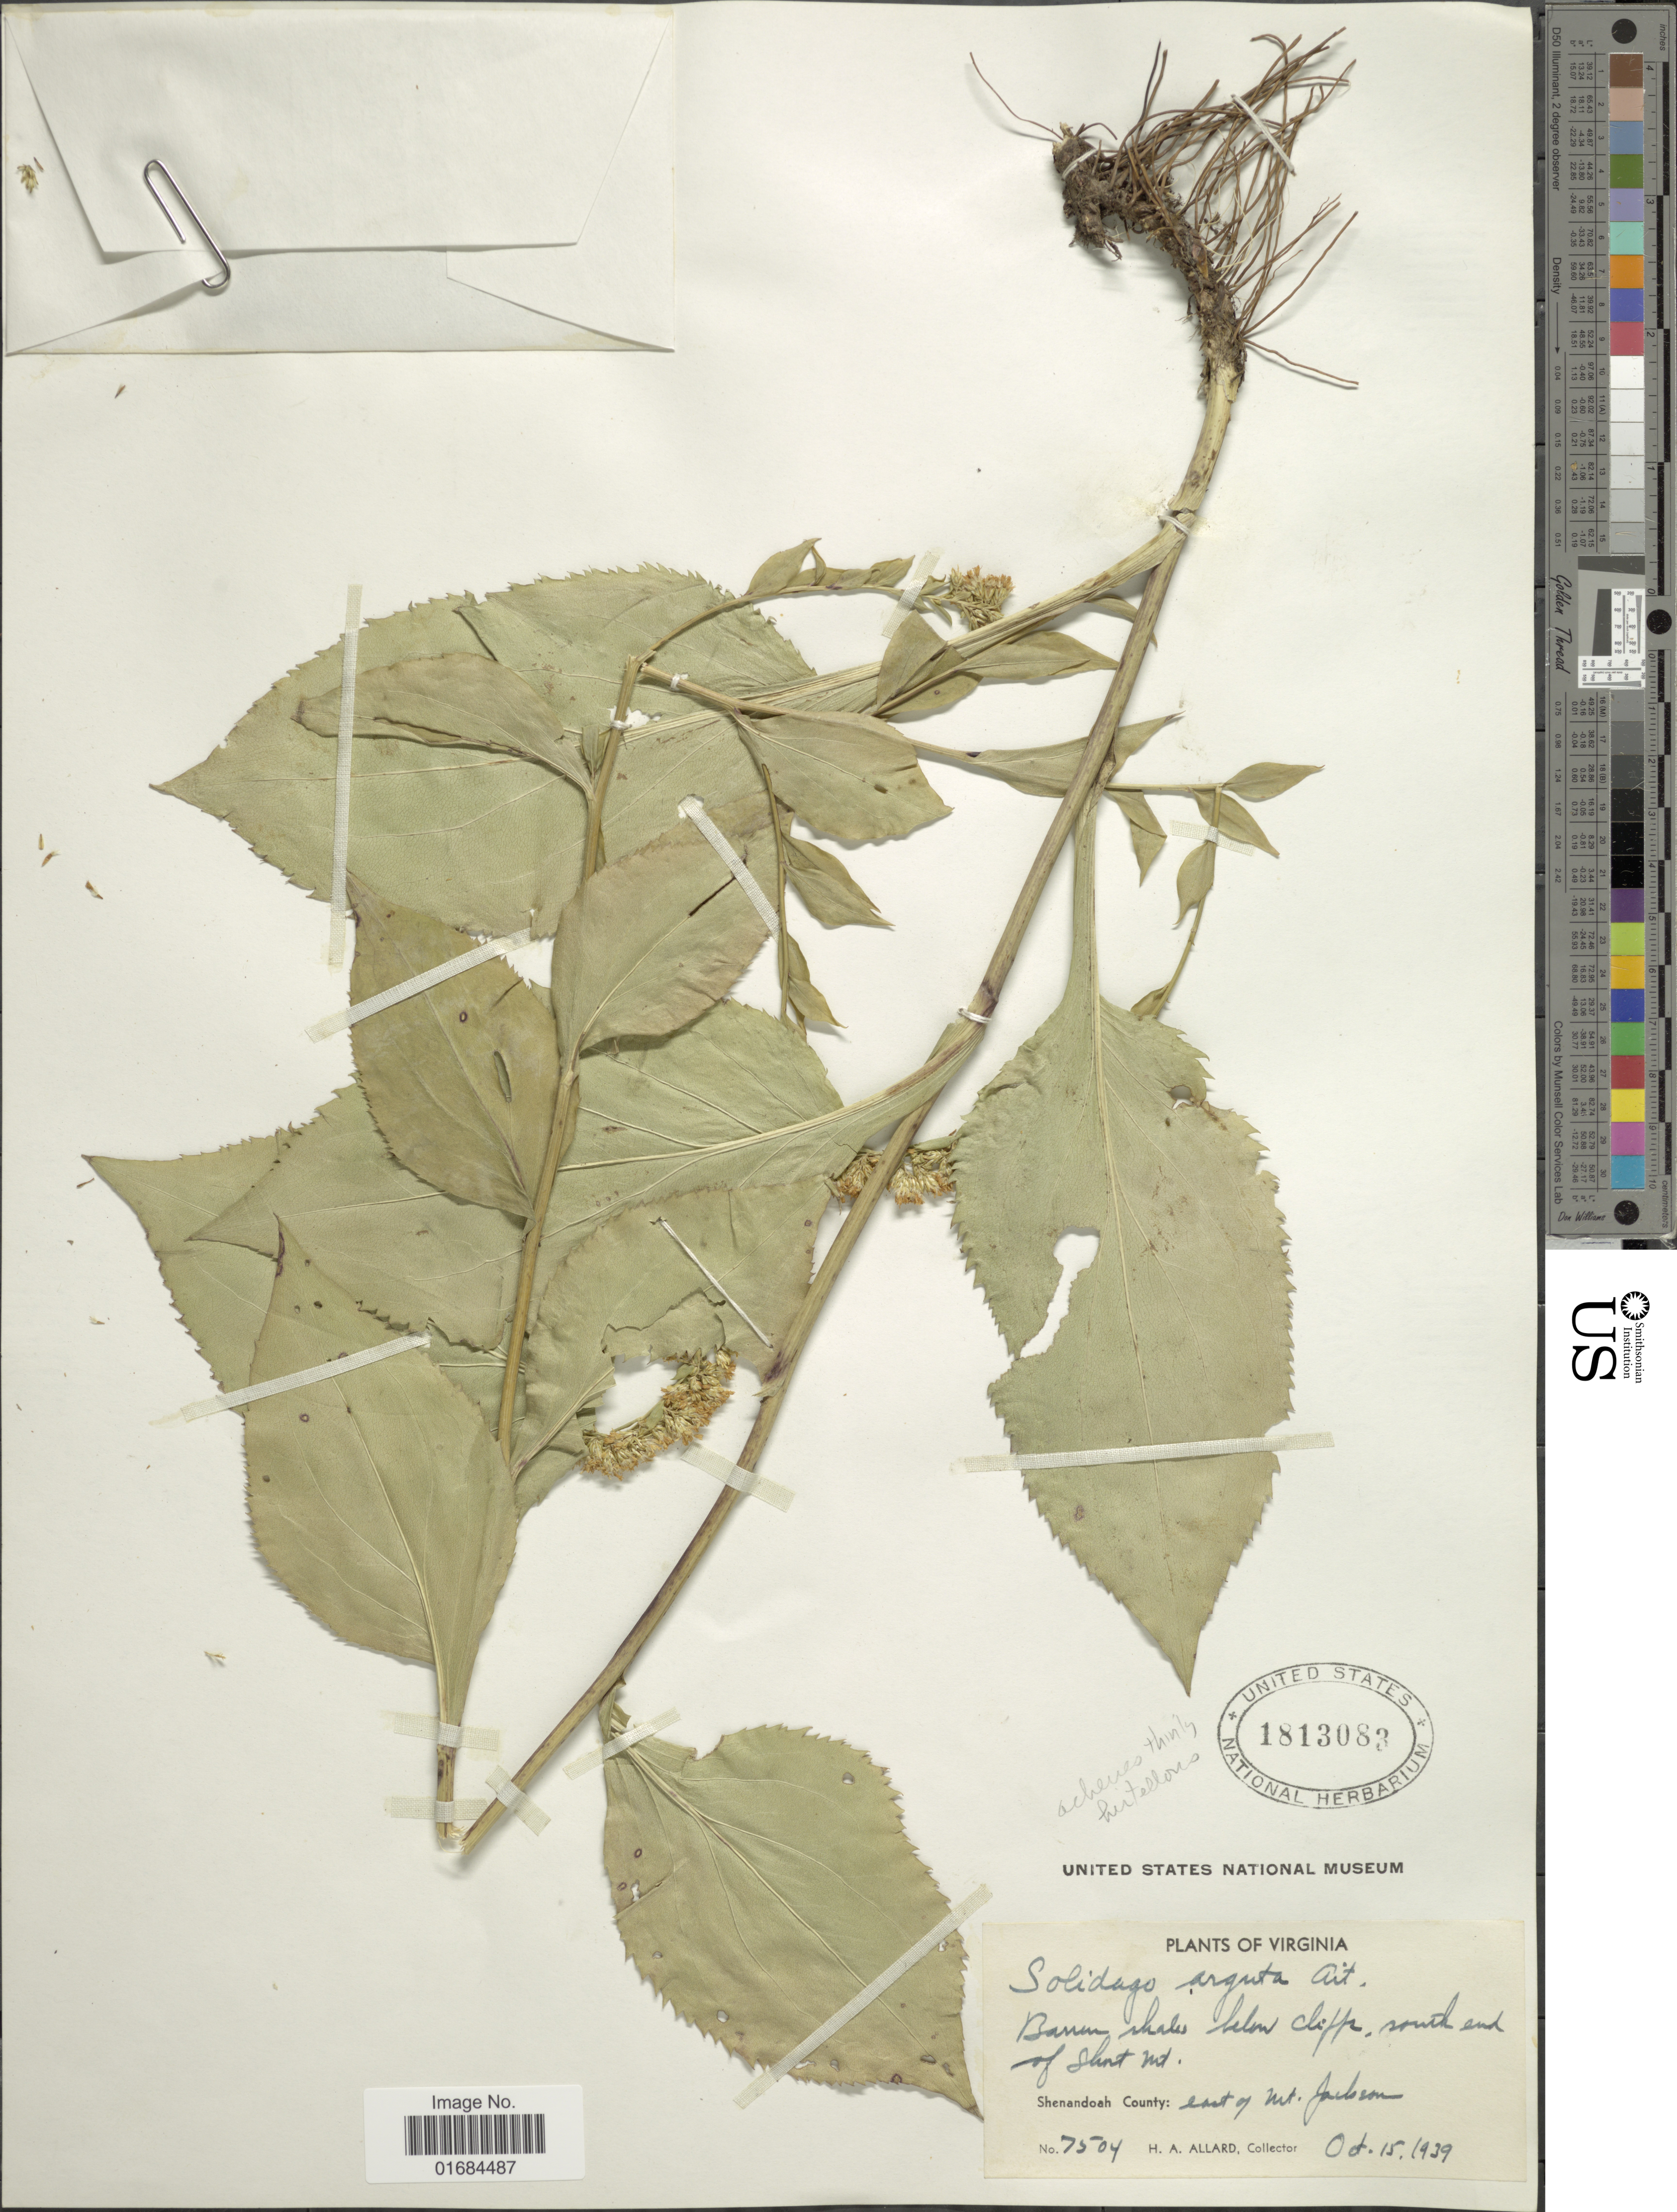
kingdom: Plantae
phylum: Tracheophyta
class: Magnoliopsida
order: Asterales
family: Asteraceae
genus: Solidago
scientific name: Solidago arguta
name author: Aiton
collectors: H. A. Allard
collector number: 7504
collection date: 1939-10-15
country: United States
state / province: Virginia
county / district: Shenandoah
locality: Barren shales below cliffs, south end of Short Mt. East of Mt. Jackson, Shenandoah County.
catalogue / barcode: US 1813083